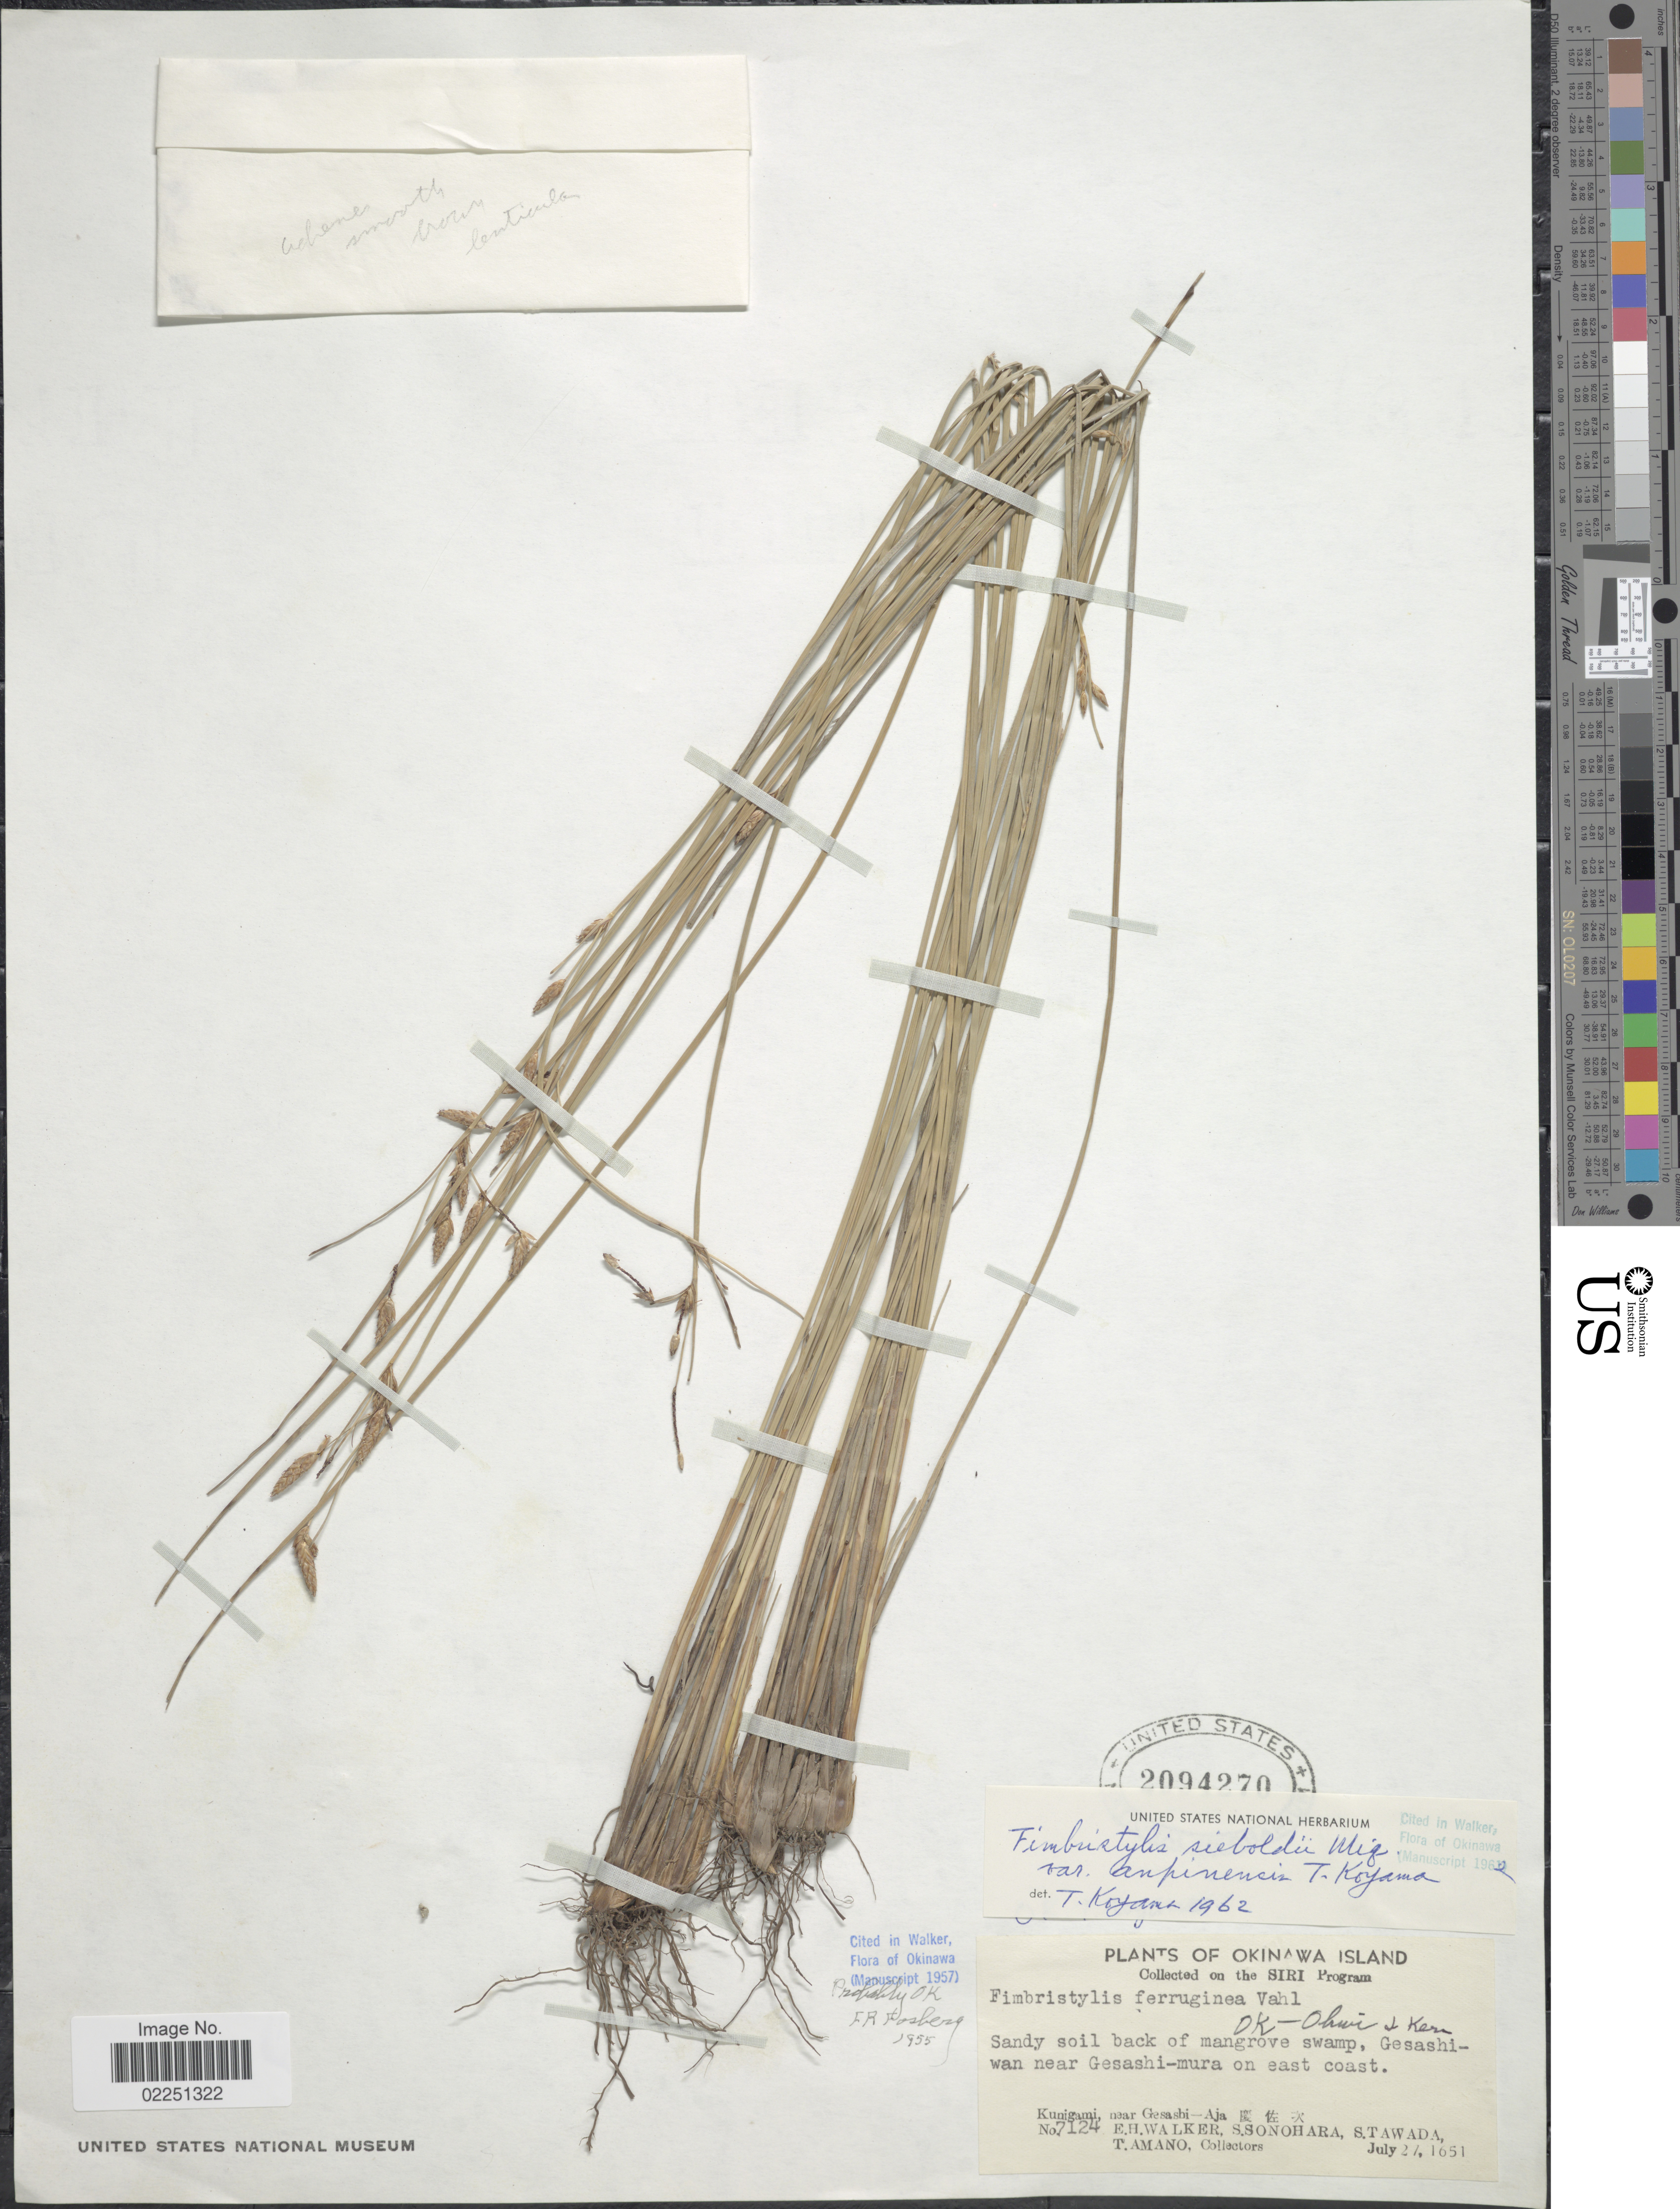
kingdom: Plantae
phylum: Tracheophyta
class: Liliopsida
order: Poales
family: Cyperaceae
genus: Fimbristylis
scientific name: Fimbristylis sieboldii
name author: Miq. ex Franch. & Sav.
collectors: E. H. Walker, S. Sonohara, S. Tawada & T. Amano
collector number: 7124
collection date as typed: Transcribed d/m/y: 27/7/1651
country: Japan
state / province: Okinawa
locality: Okinawa Island, Gesashi-wan near Gesashi-mura on east coast. Kunigami near Gesashi-Aja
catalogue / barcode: US 2094270